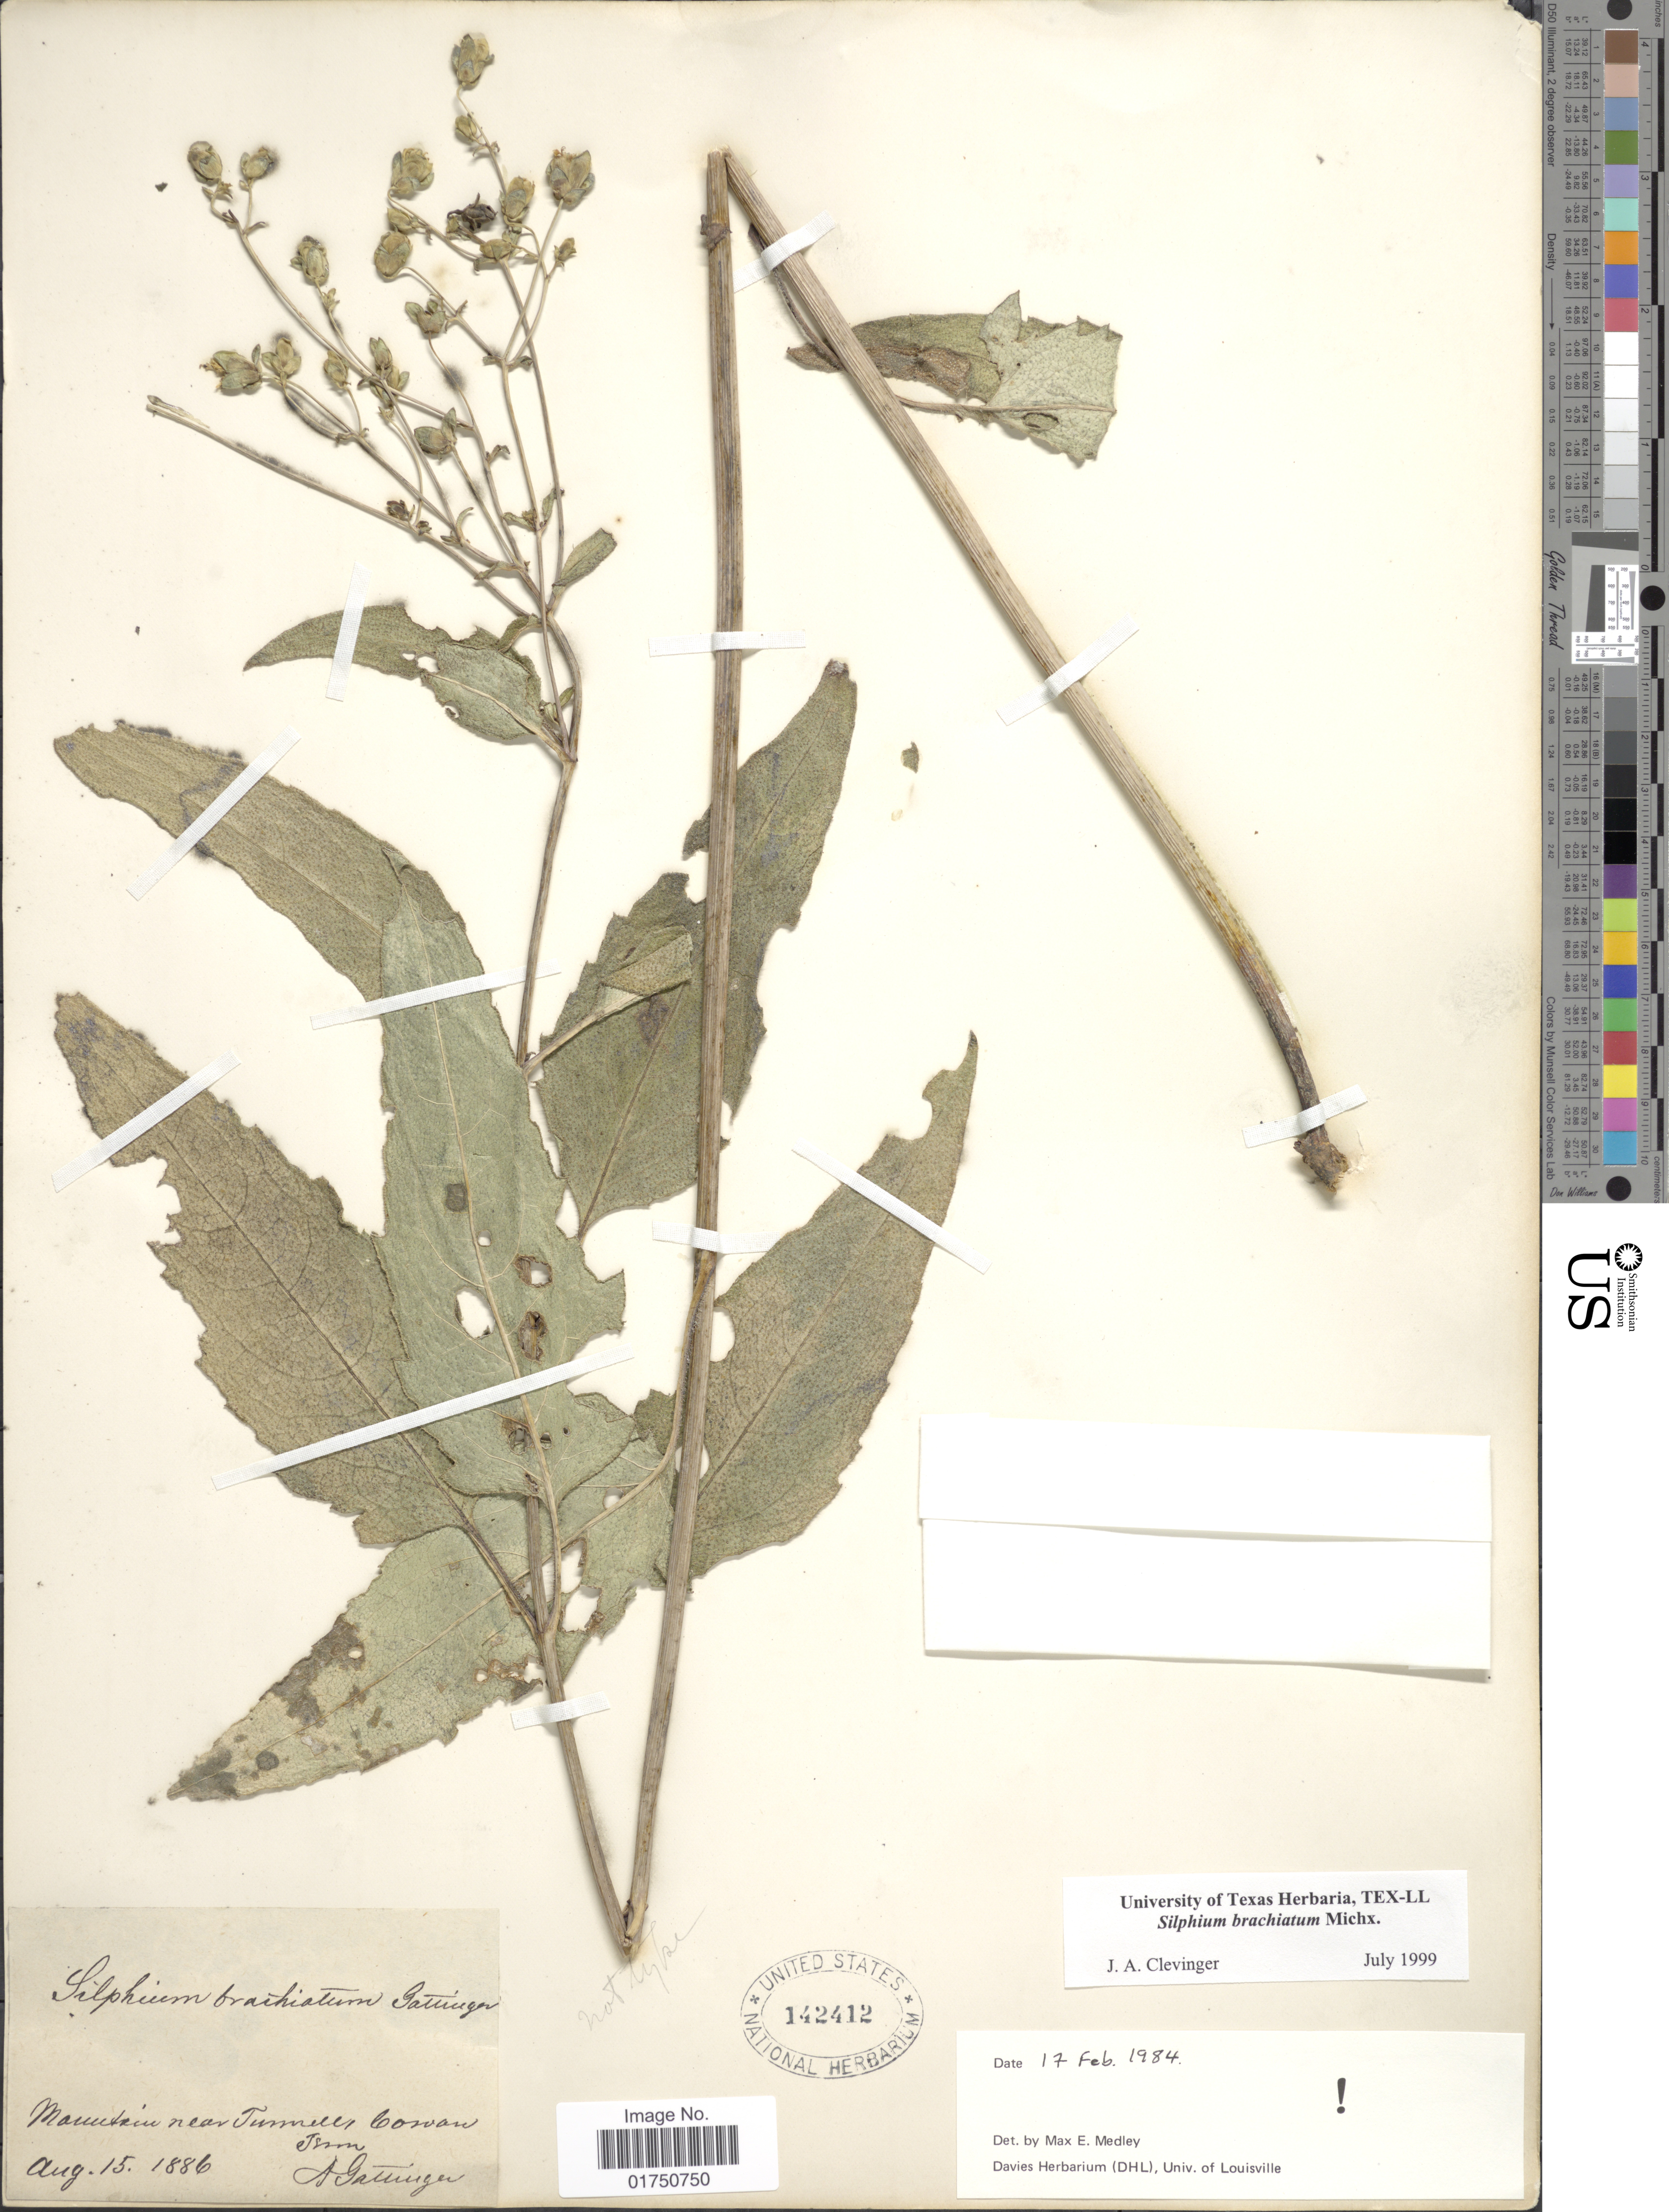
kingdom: Plantae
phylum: Tracheophyta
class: Magnoliopsida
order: Asterales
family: Asteraceae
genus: Silphium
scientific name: Silphium brachiatum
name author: Michx.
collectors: A. Gattinger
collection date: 1886-08-15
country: United States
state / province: Tennessee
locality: Mountain near Tummel, Cowan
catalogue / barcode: US 142412